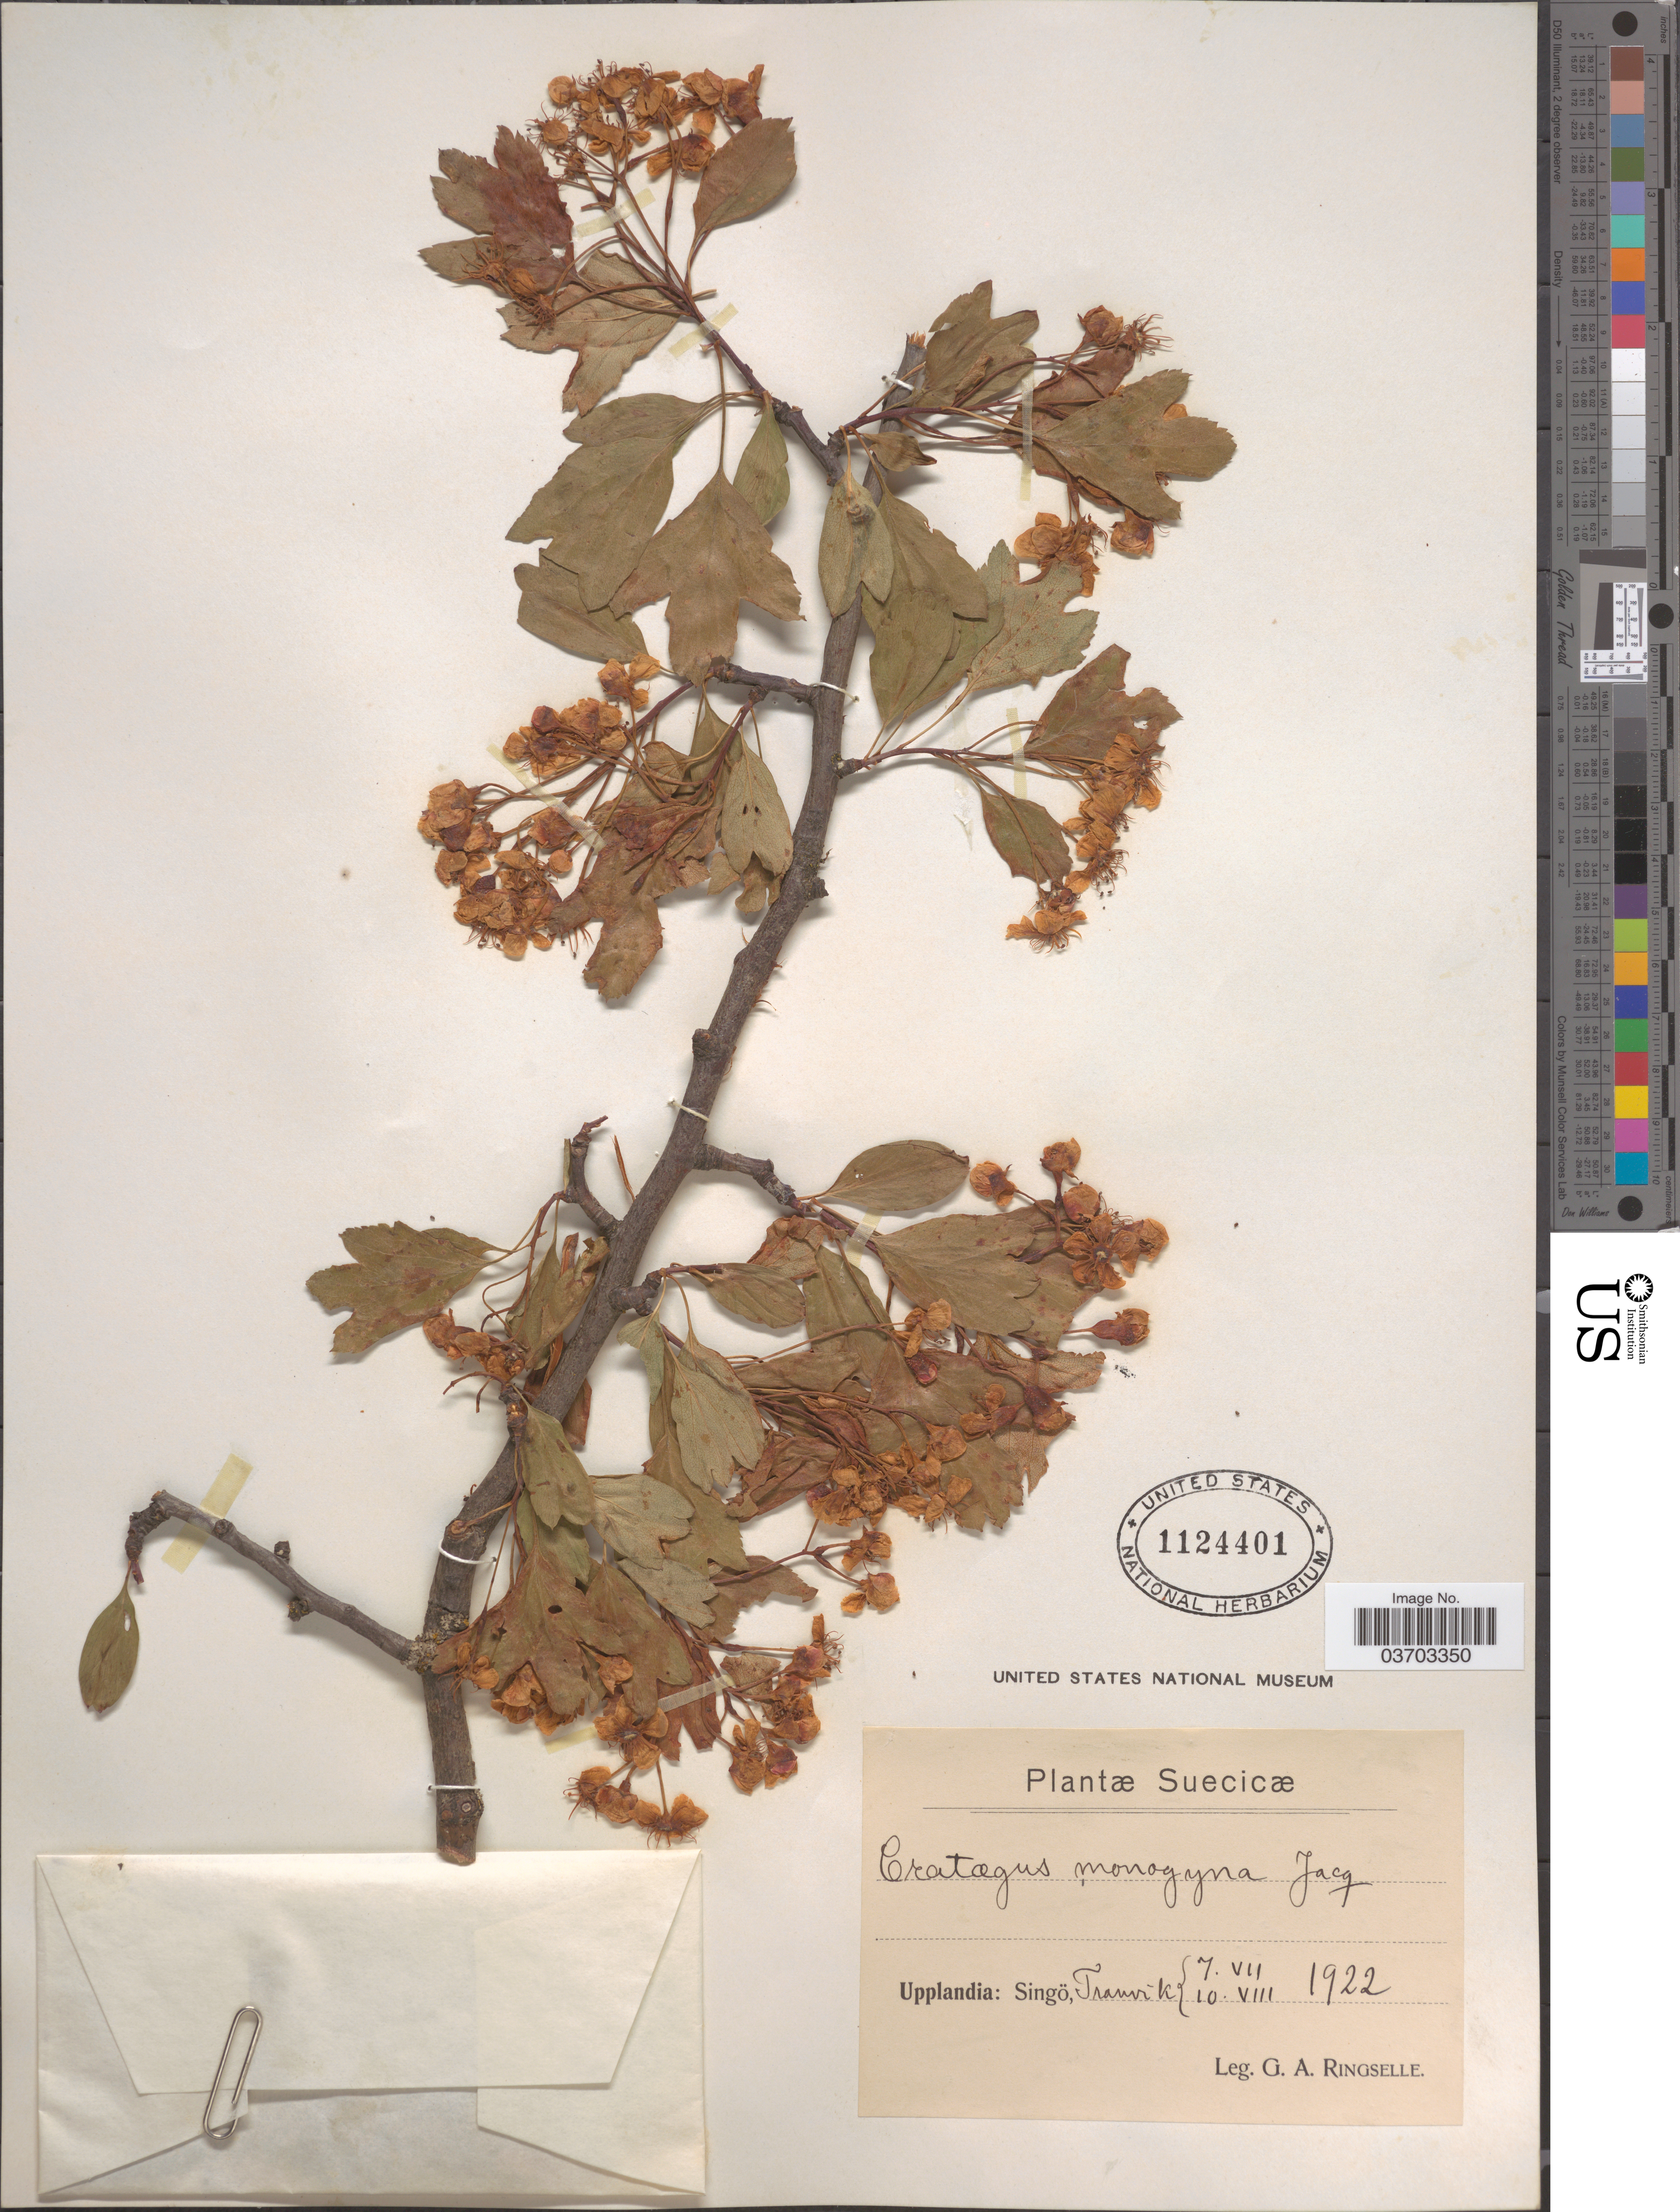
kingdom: Plantae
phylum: Tracheophyta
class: Magnoliopsida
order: Rosales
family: Rosaceae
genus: Crataegus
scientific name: Crataegus monogyna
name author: Lindin.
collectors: G. Ringselle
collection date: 1922-07-07/1922-08-10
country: Sweden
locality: Suecicæ. Upplandia: Singö, Tranvik.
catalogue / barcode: US 1124401